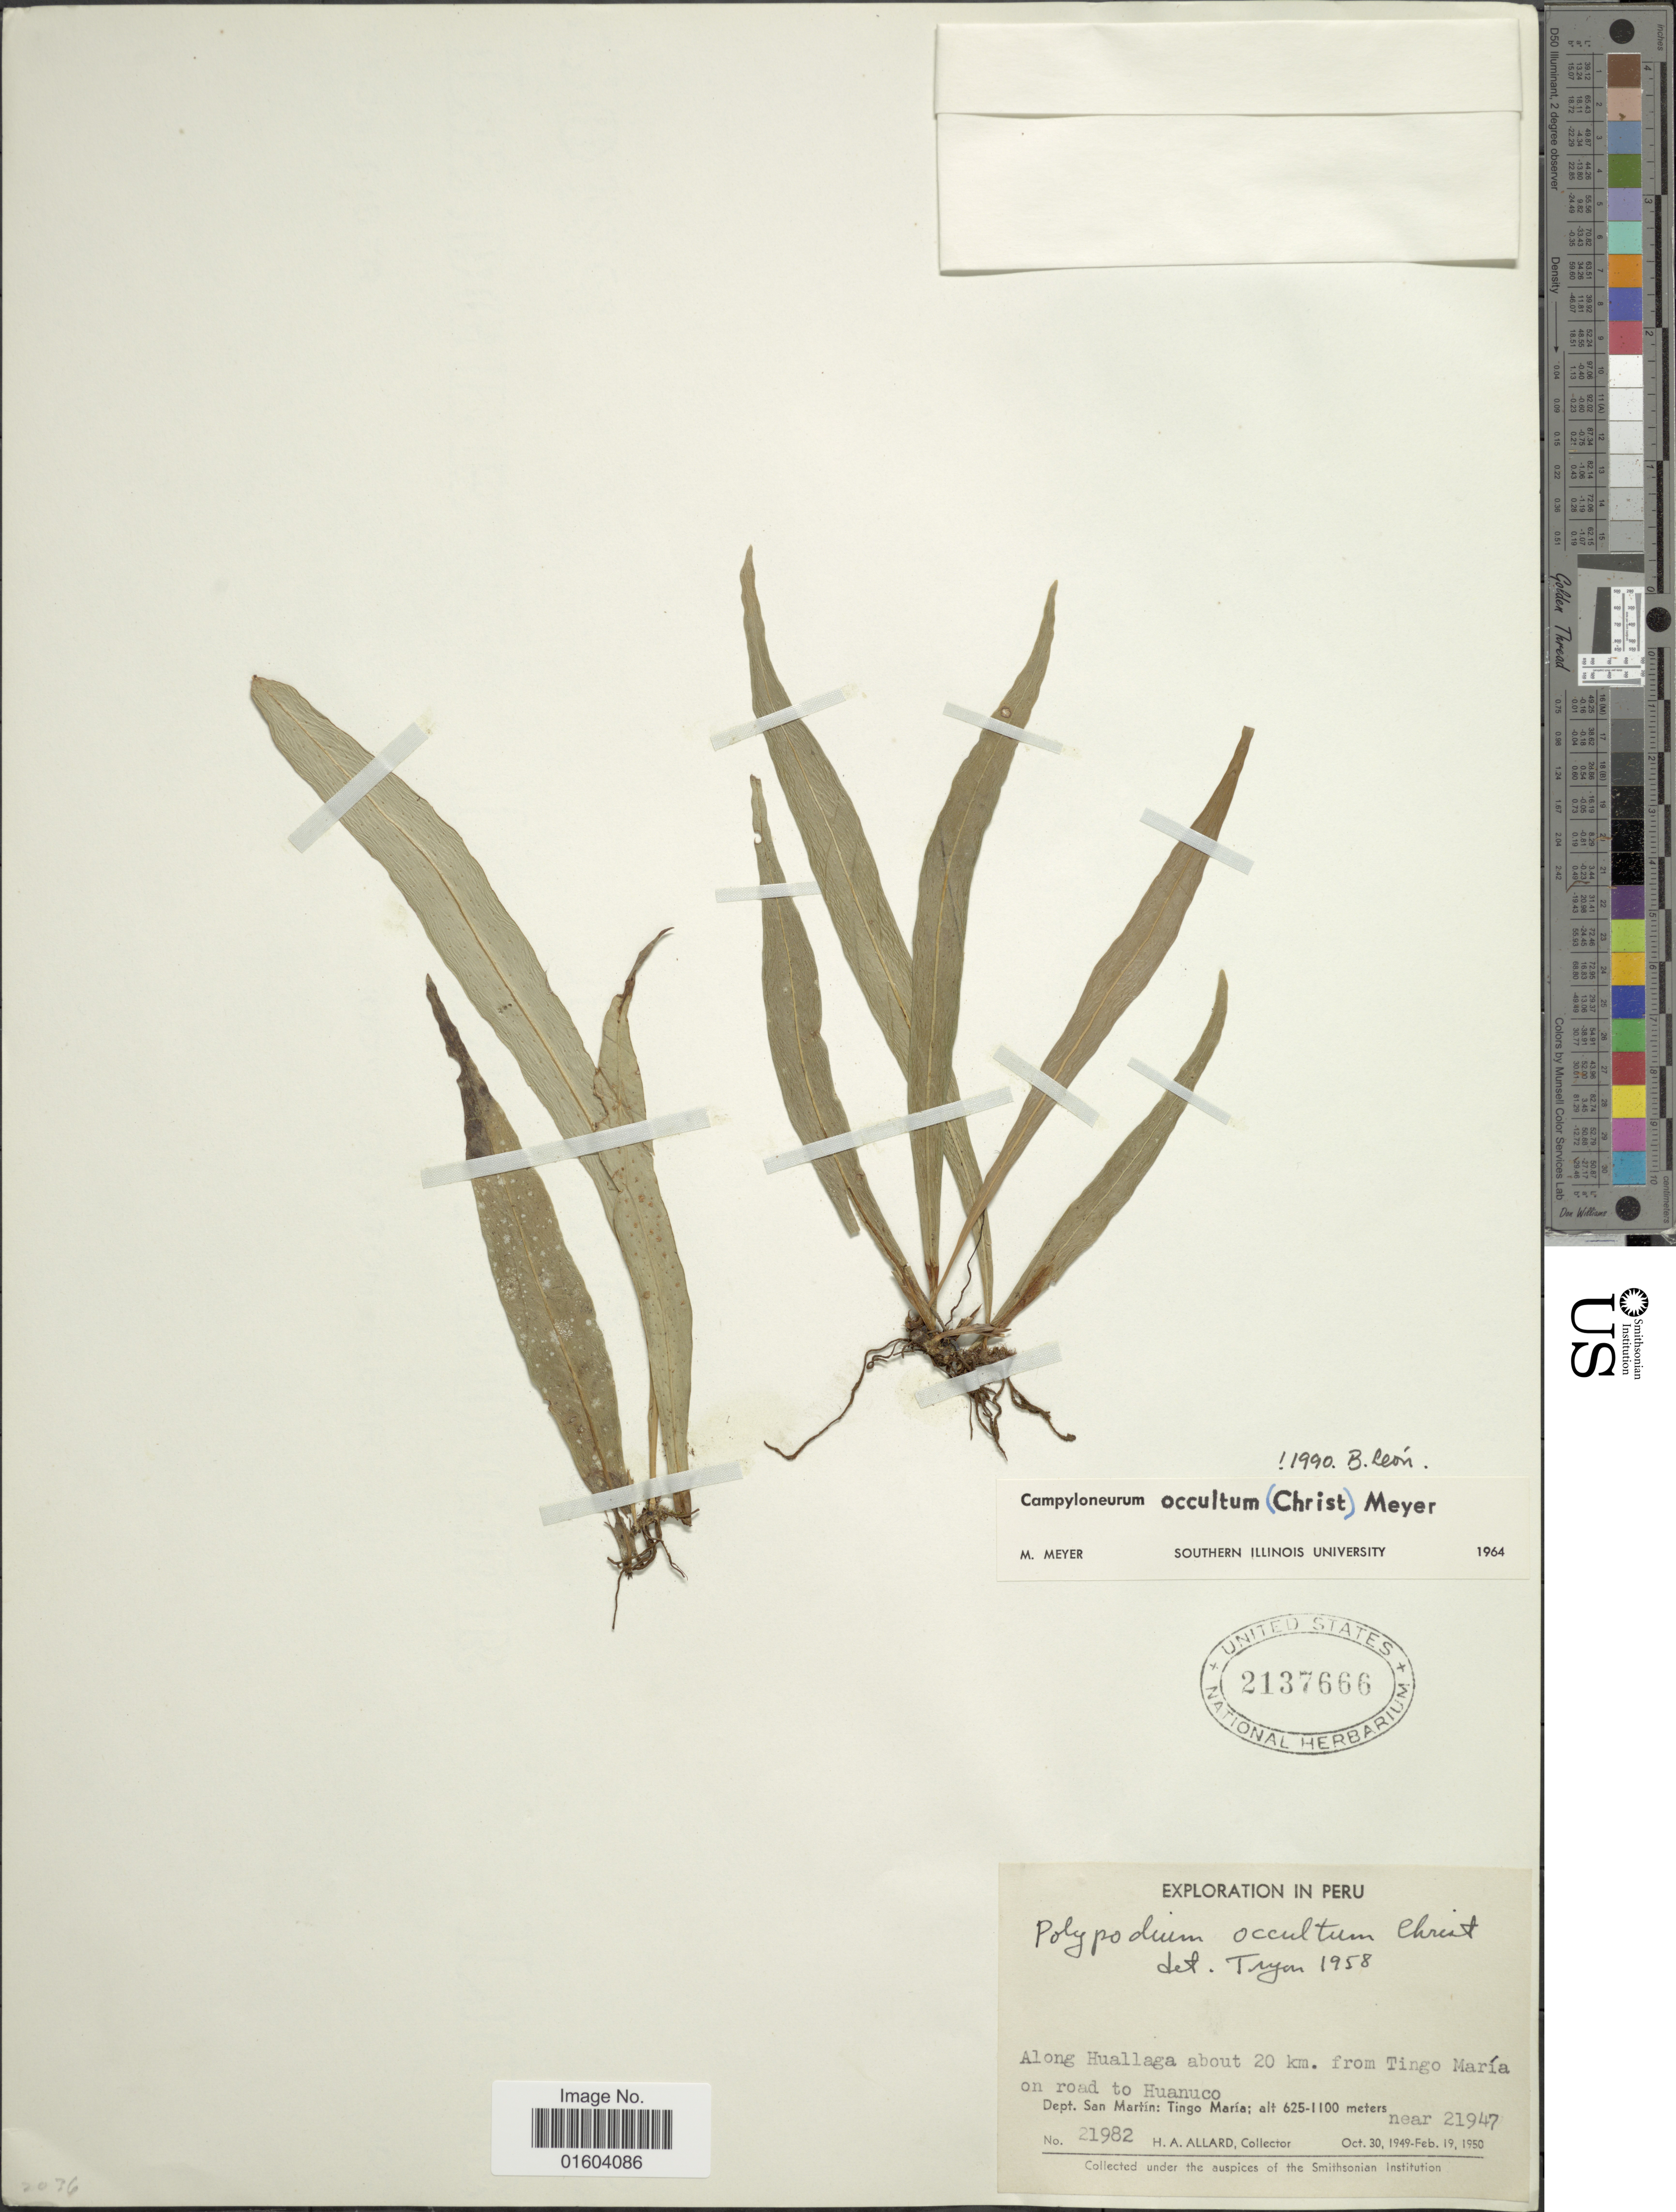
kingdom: Plantae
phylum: Tracheophyta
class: Polypodiopsida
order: Polypodiales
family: Polypodiaceae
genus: Campyloneurum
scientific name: Campyloneurum aphanophlebium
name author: (Kunze) T. Moore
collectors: H. A. Allard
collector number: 21982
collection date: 1949-10-30/1950-02-19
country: Peru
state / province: San Martín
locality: Peru, Along Huallaga about 20 km. from Tingo Maria on road to Huanuco, Dept. San Martin: Tingo Amria near 21947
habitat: along river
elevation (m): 625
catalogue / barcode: US 2137666